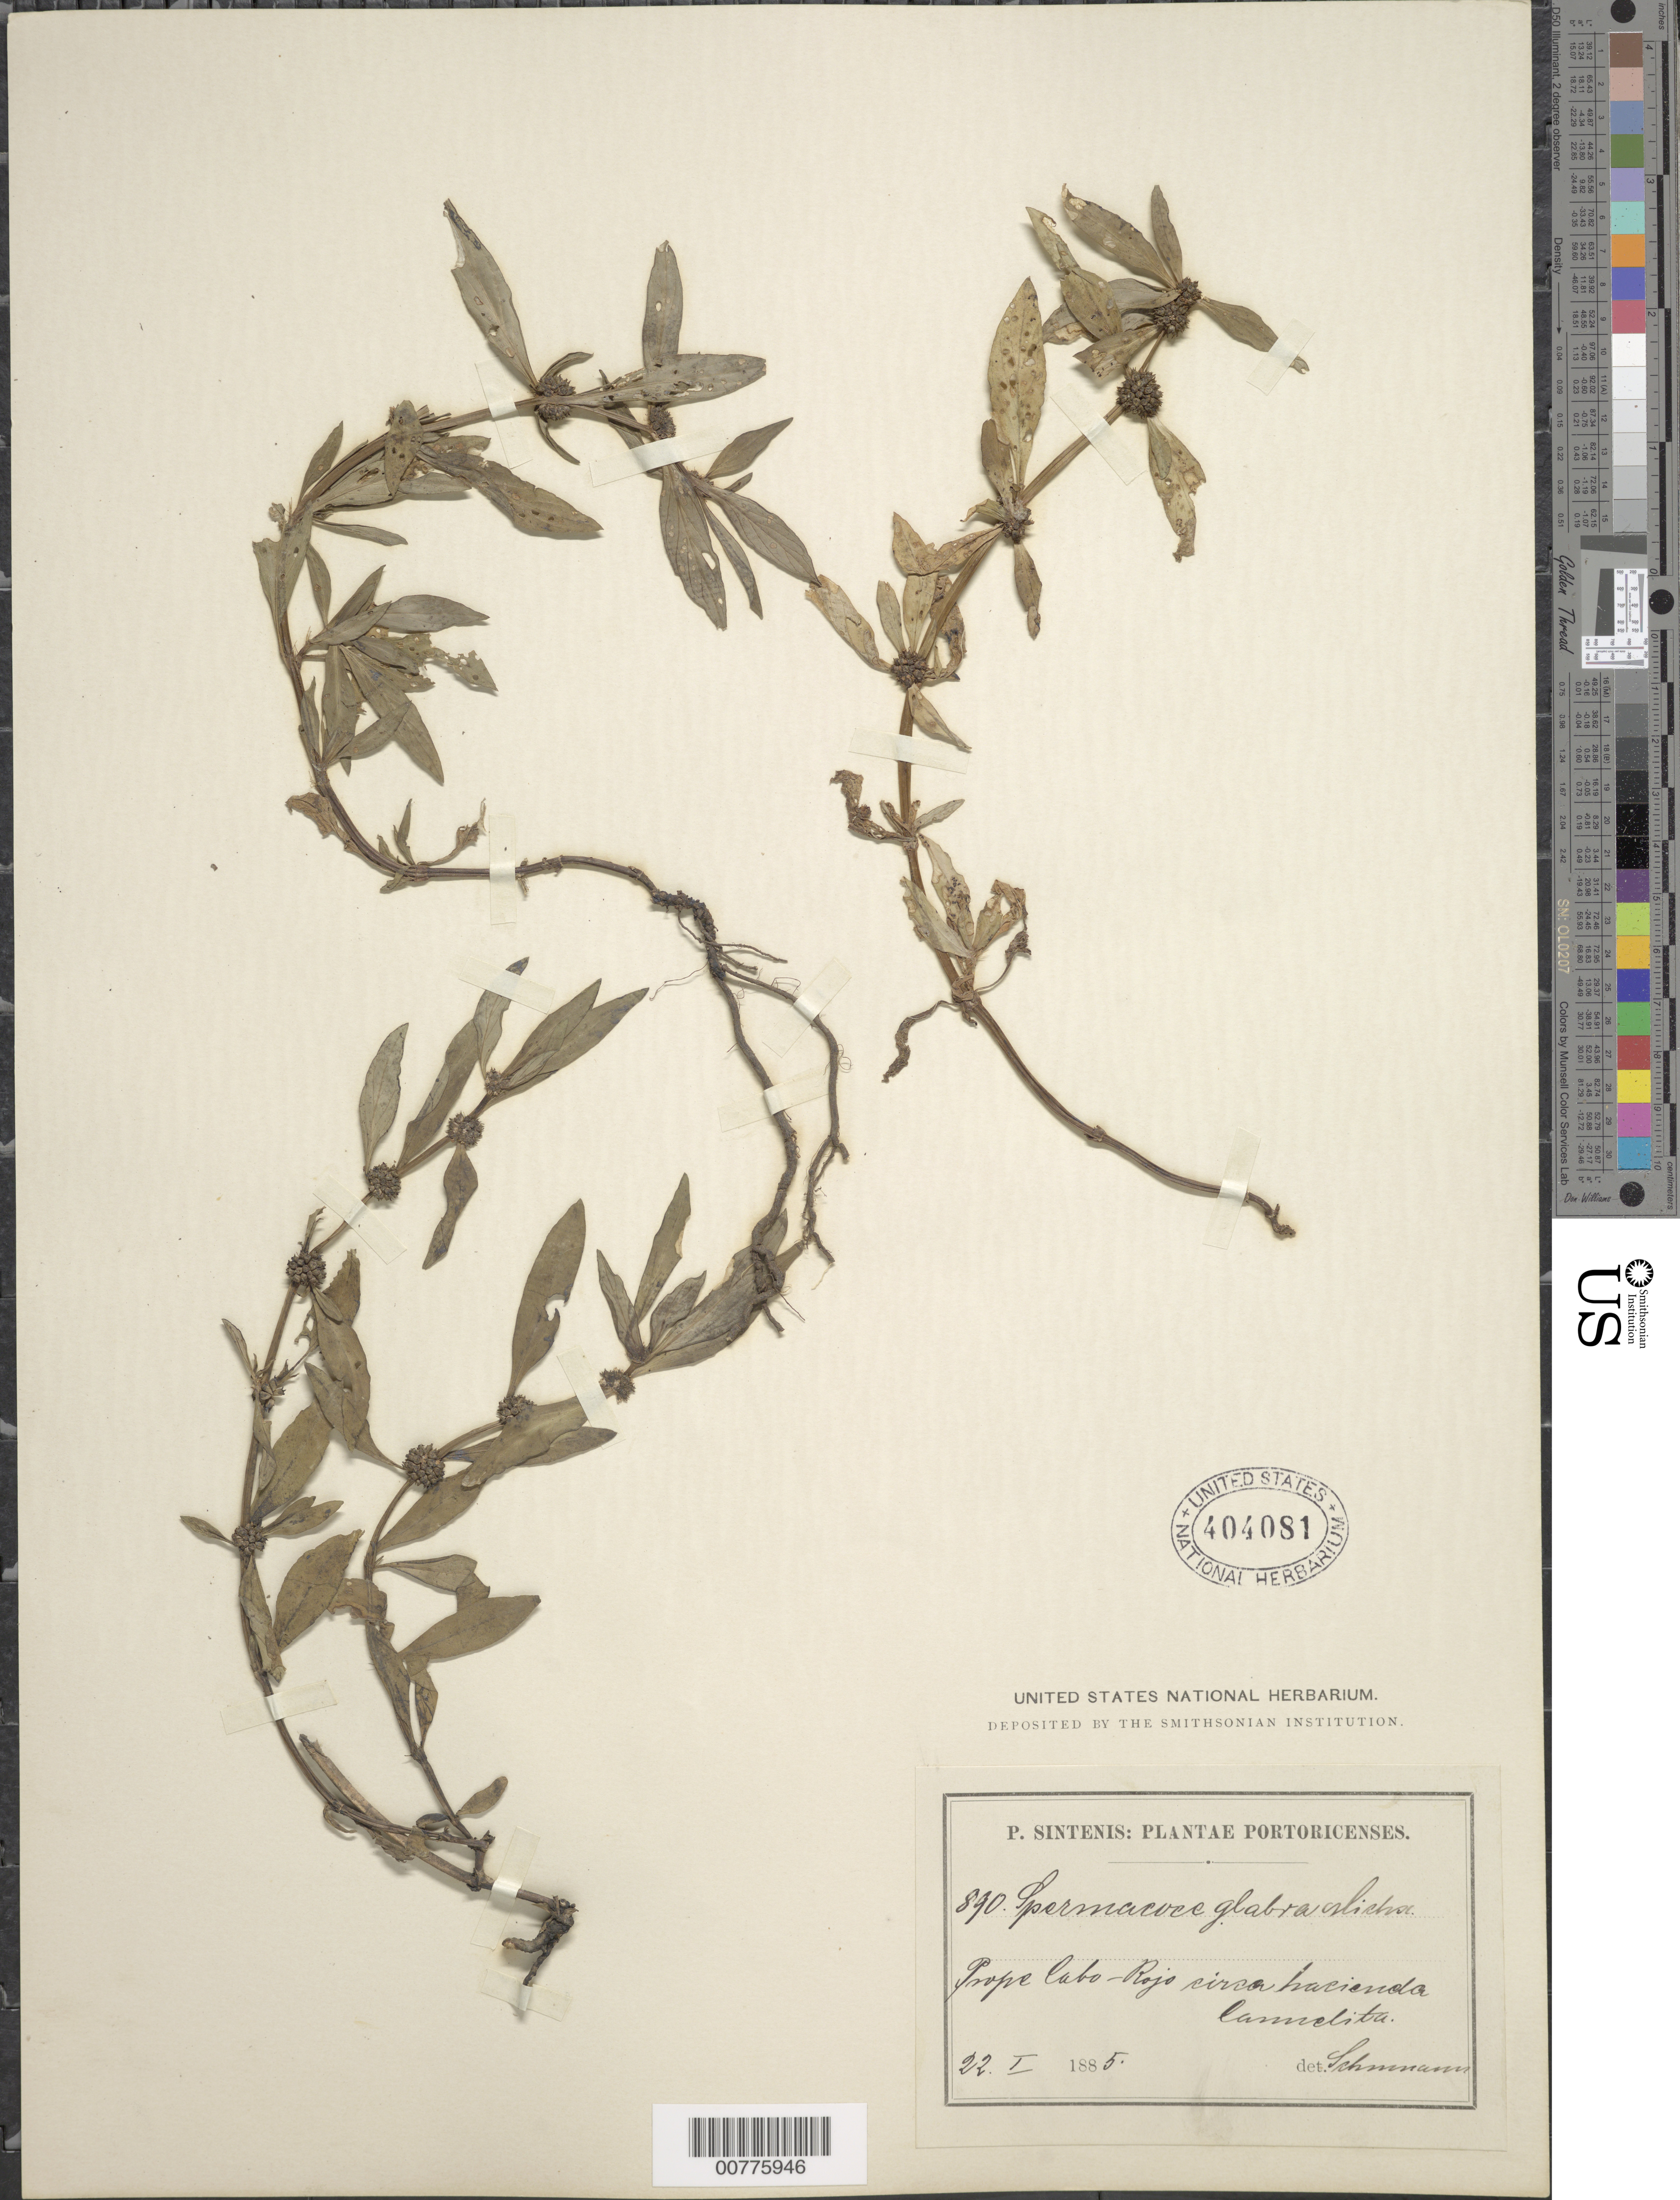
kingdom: Plantae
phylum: Tracheophyta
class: Magnoliopsida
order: Gentianales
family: Rubiaceae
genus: Spermacoce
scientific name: Spermacoce glabra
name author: Michx.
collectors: P. Sintenis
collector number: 890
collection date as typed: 22 Jan 1885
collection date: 1885-01-22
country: Puerto Rico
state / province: Cabo Rojo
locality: Prope Cabo Rojo circa hacienda Carmelita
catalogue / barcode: US 404081